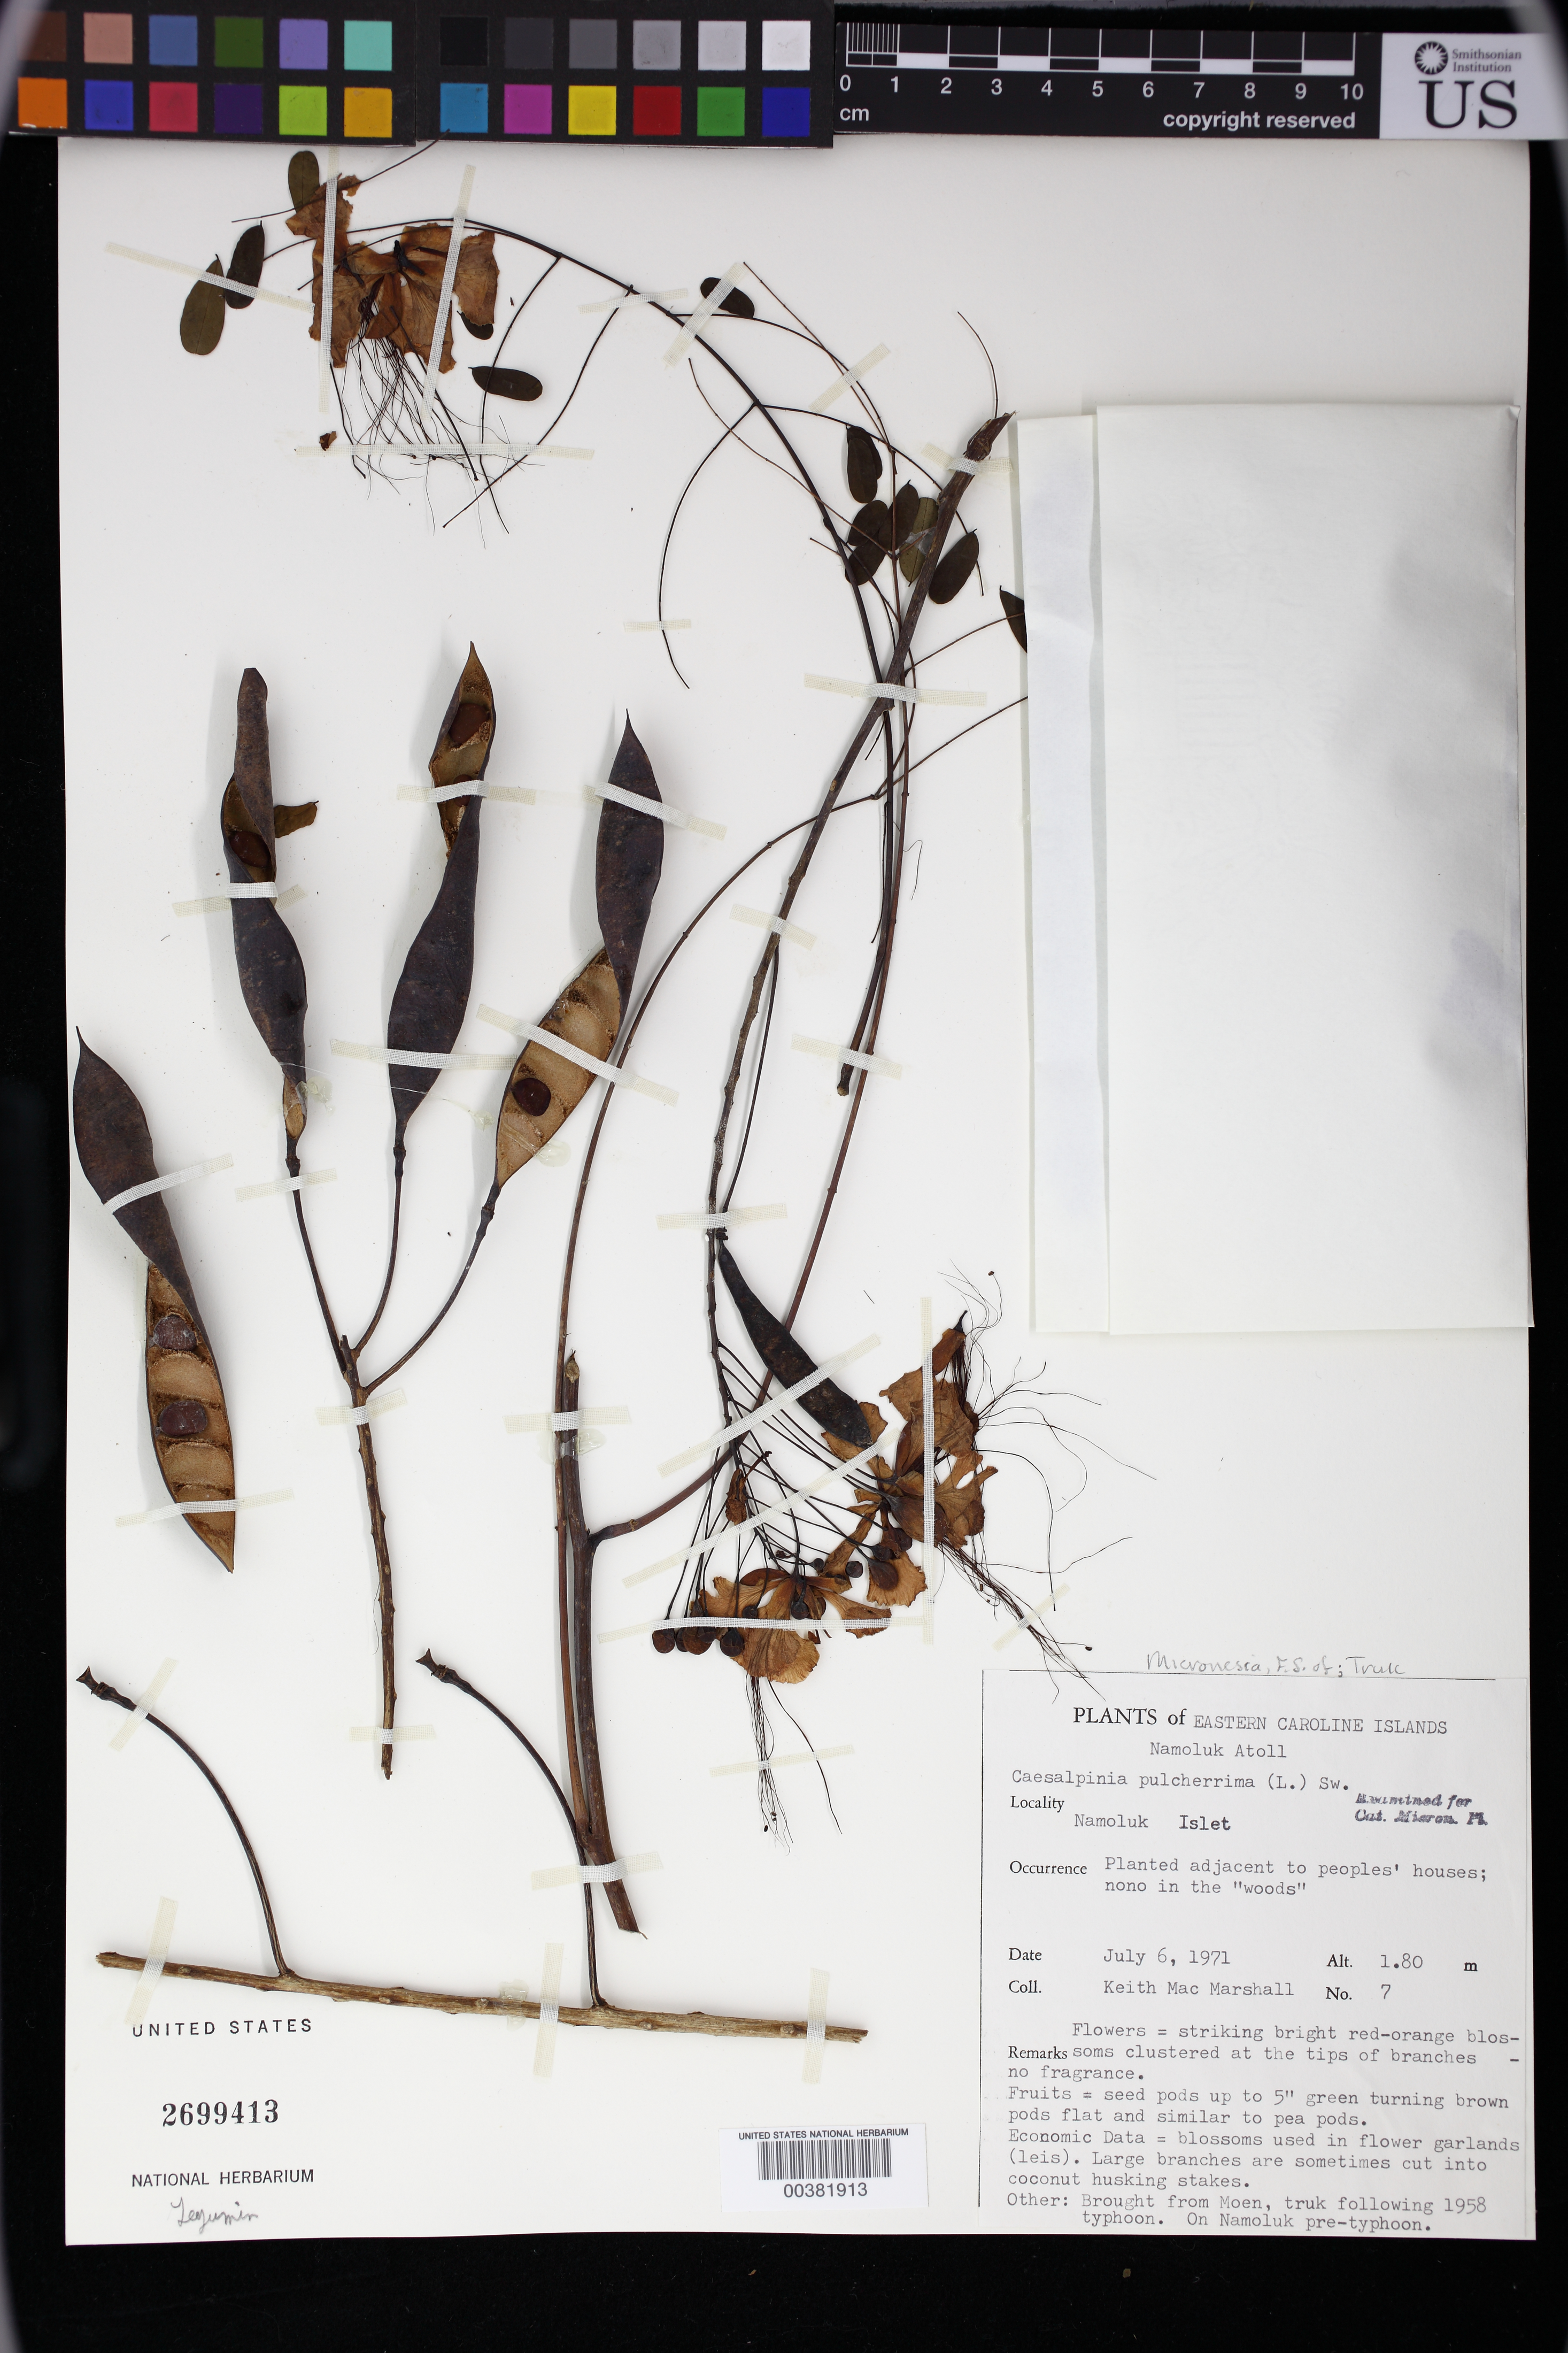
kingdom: Plantae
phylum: Tracheophyta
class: Magnoliopsida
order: Fabales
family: Fabaceae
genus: Caesalpinia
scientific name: Caesalpinia pulcherrima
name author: (L.) Sw.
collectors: F. R. Fosberg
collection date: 1946-08-19/1946-08-21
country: Micronesia, Federated States of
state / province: Kosrae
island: Lelu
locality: Lela (Lele) Harbor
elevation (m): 1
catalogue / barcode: US 2699413